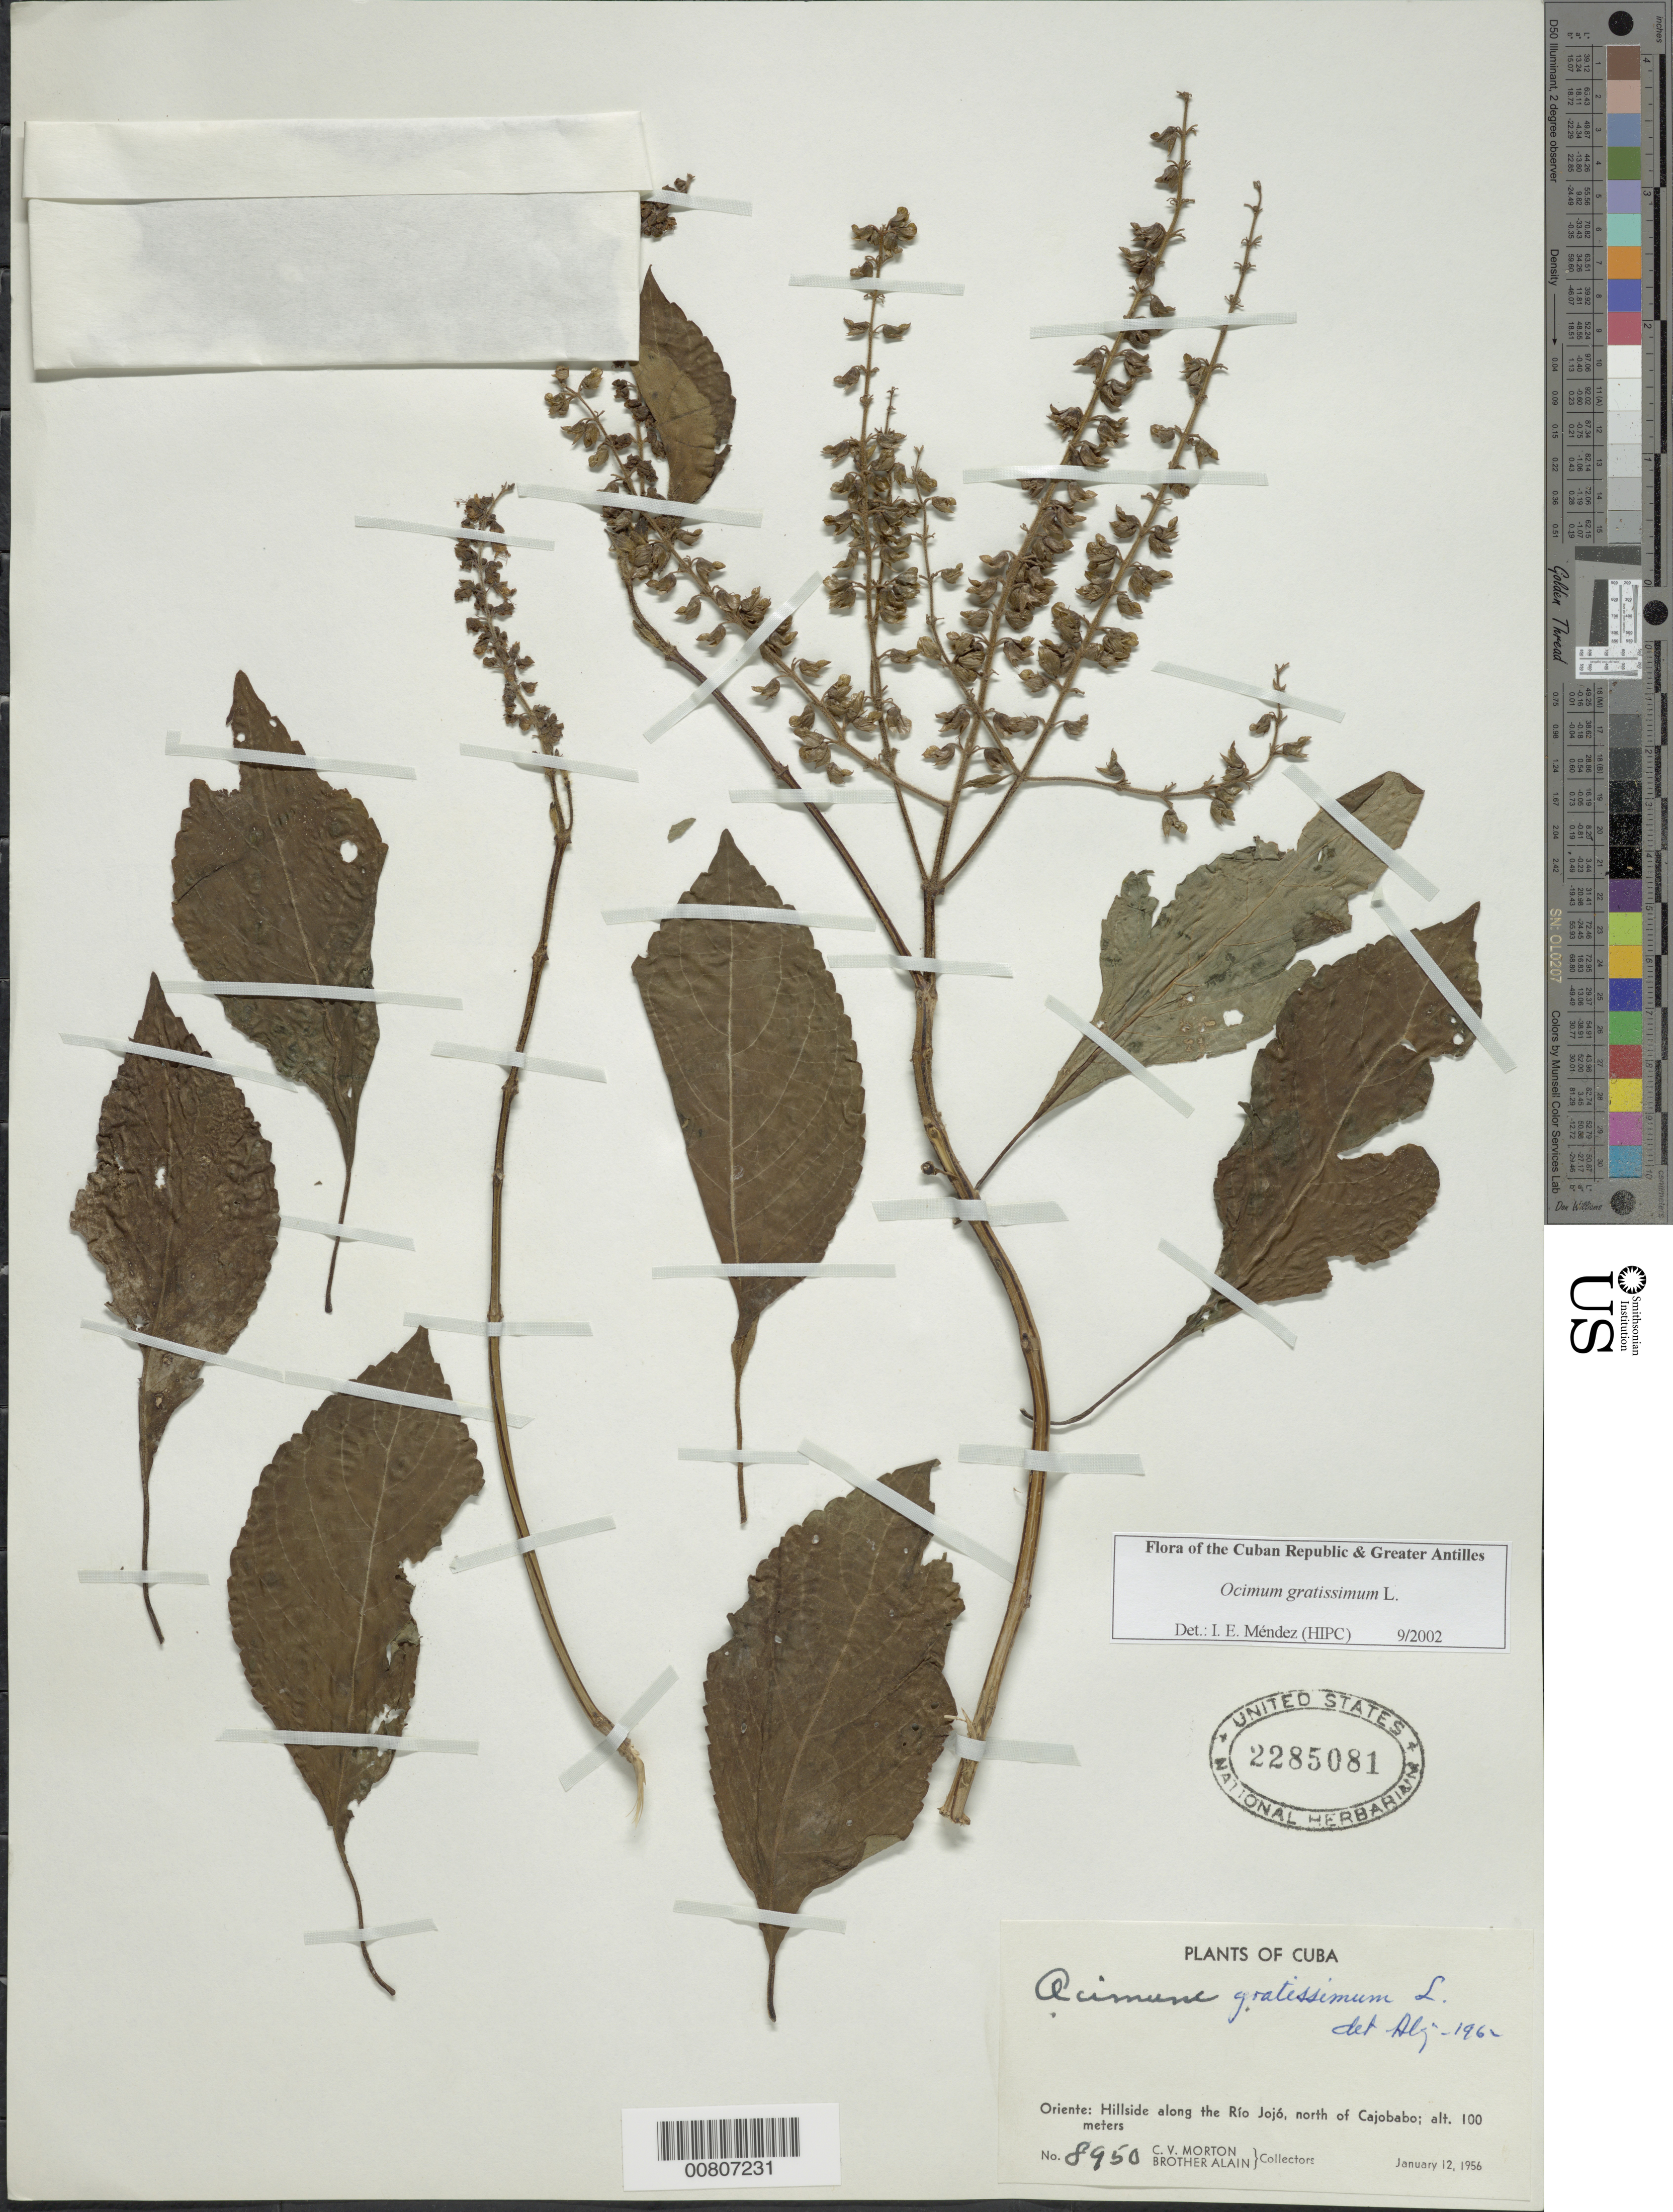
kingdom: Plantae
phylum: Tracheophyta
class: Magnoliopsida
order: Lamiales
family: Lamiaceae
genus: Ocimum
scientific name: Ocimum gratissimum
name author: L.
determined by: Méndez, Isidro E., (HIPC)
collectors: C. V. Morton & A. H. Liogier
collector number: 8950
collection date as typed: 12 Jan 1956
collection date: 1956-01-12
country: Cuba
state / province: Oriente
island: Cuba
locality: Río Jojó, N of Cajobabo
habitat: Hillside along river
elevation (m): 100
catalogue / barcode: US 2285081